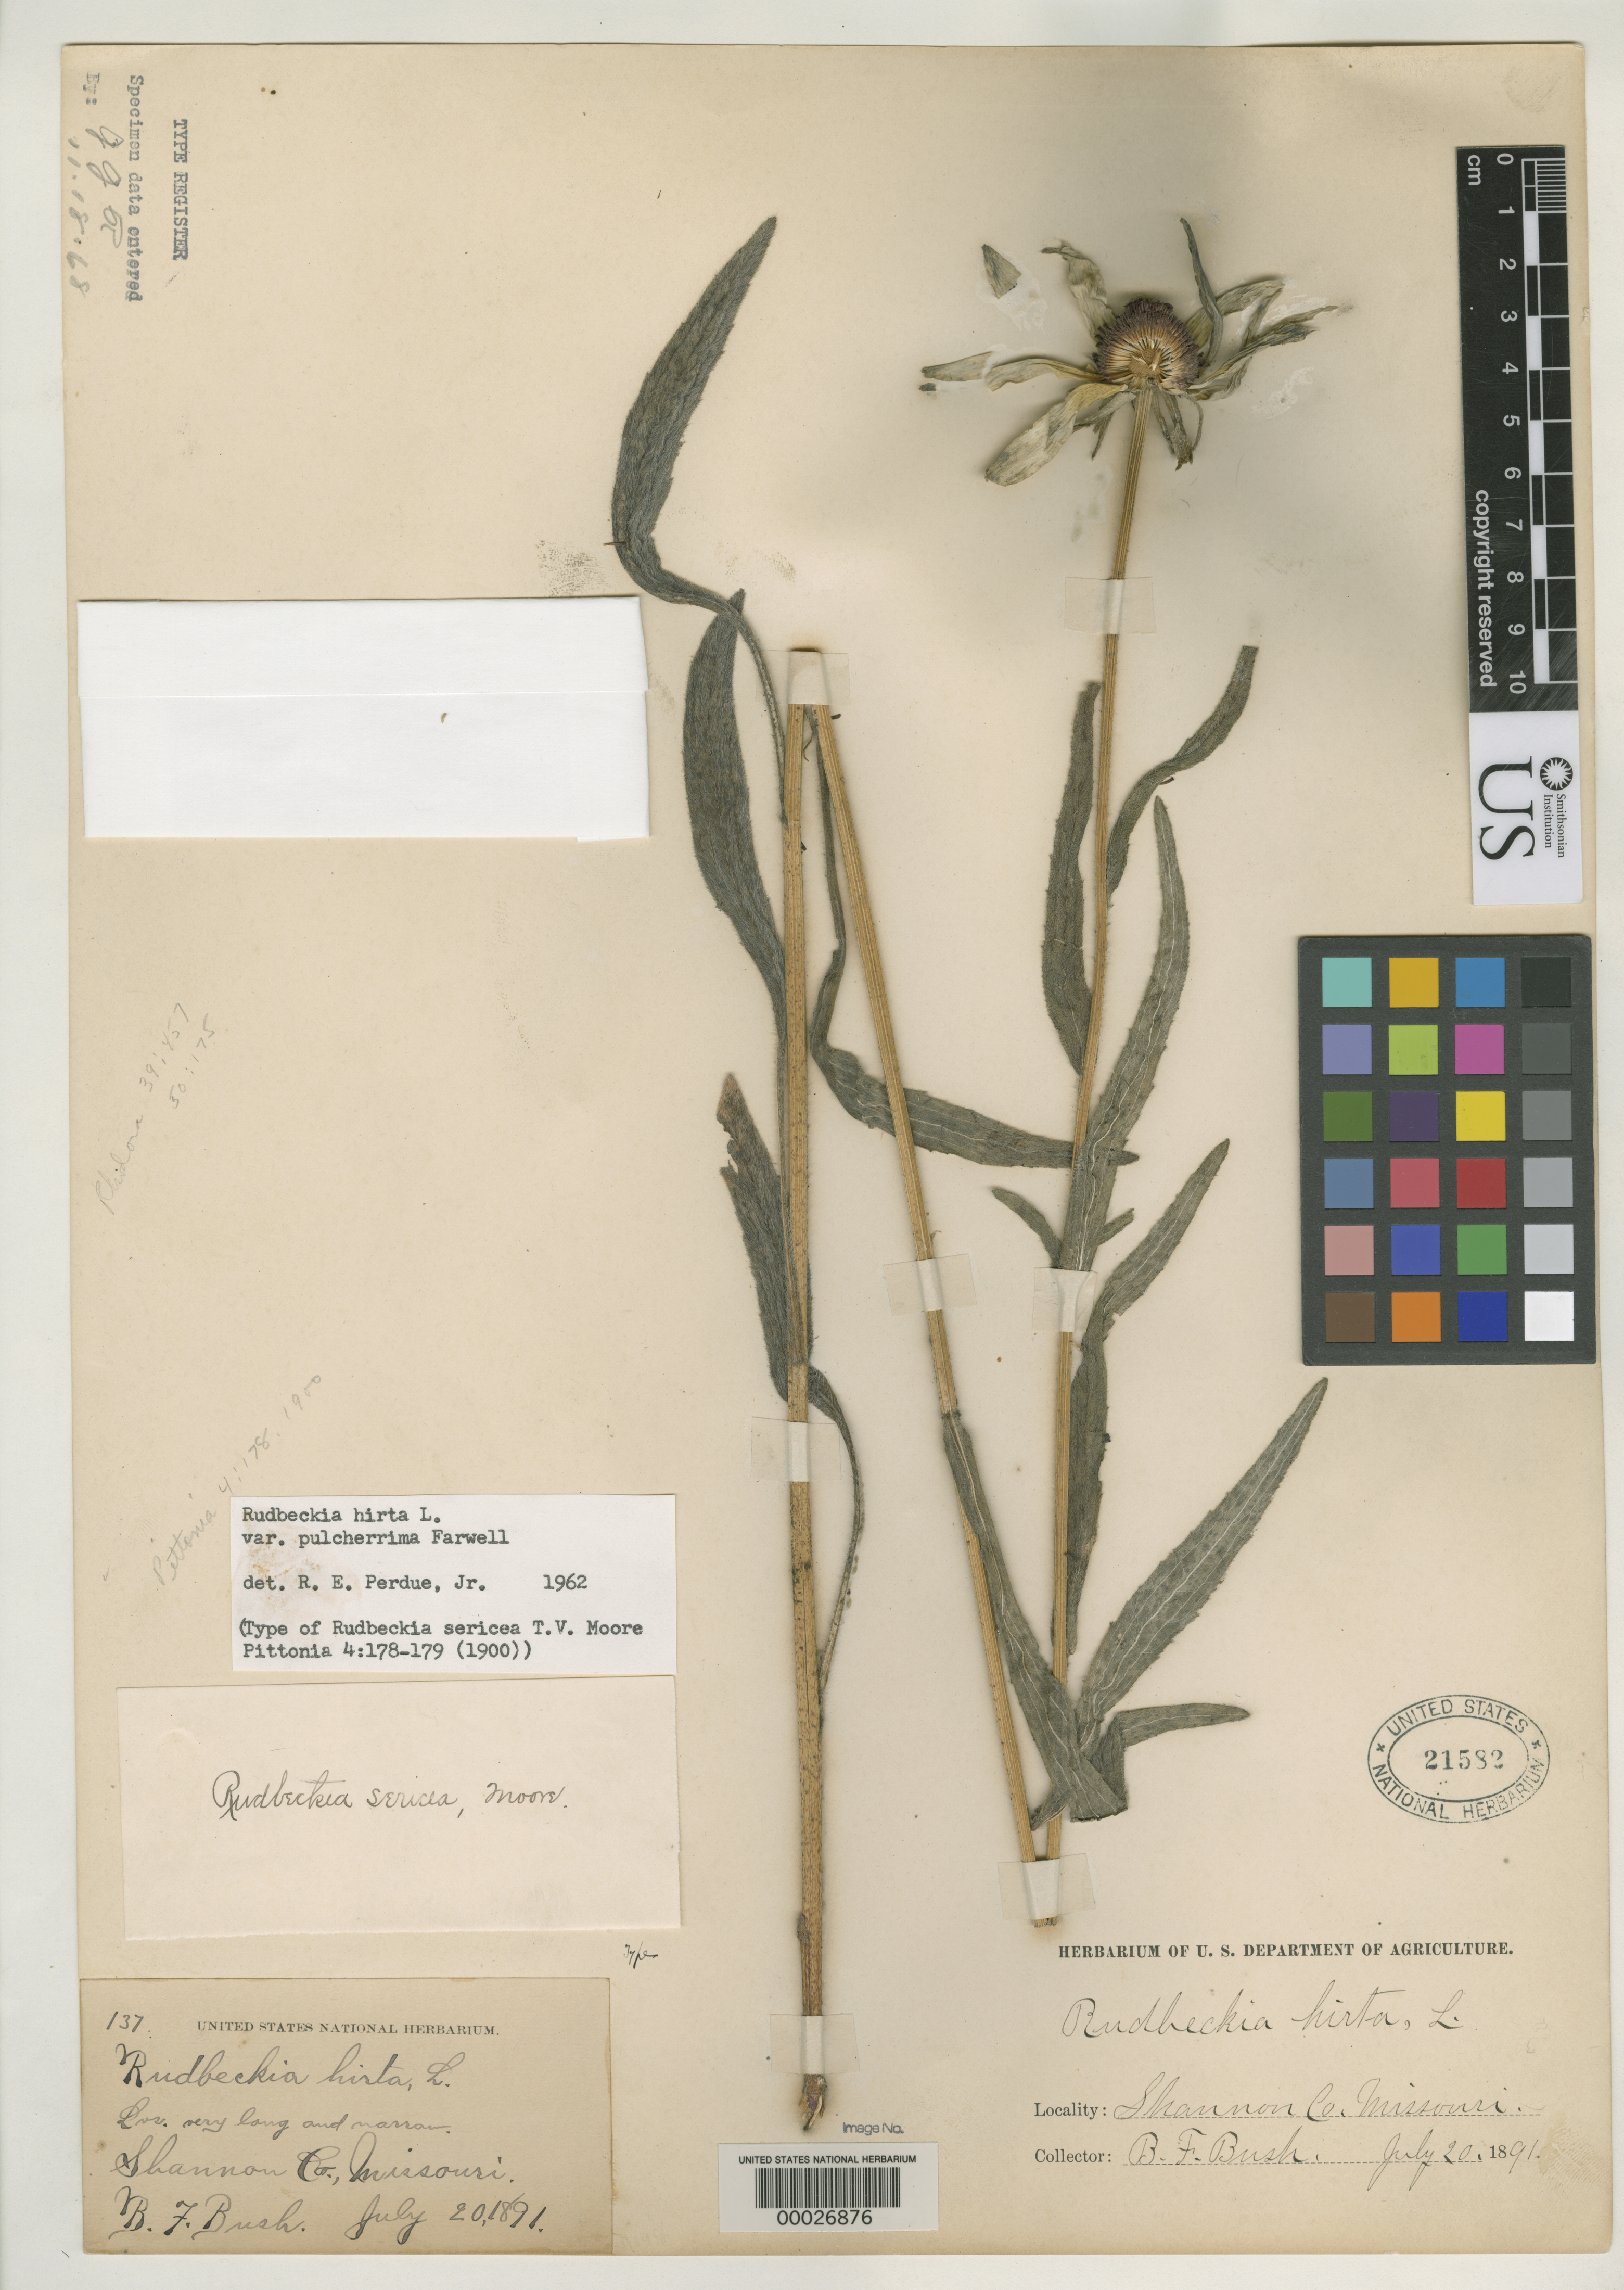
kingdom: Plantae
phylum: Tracheophyta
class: Magnoliopsida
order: Asterales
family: Asteraceae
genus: Rudbeckia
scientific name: Rudbeckia sericea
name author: T.V. Moore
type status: Holotype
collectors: B. F. Bush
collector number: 137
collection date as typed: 20 Jul 1891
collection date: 1891-07-20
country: United States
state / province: Missouri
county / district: Shannon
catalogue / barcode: US 21582